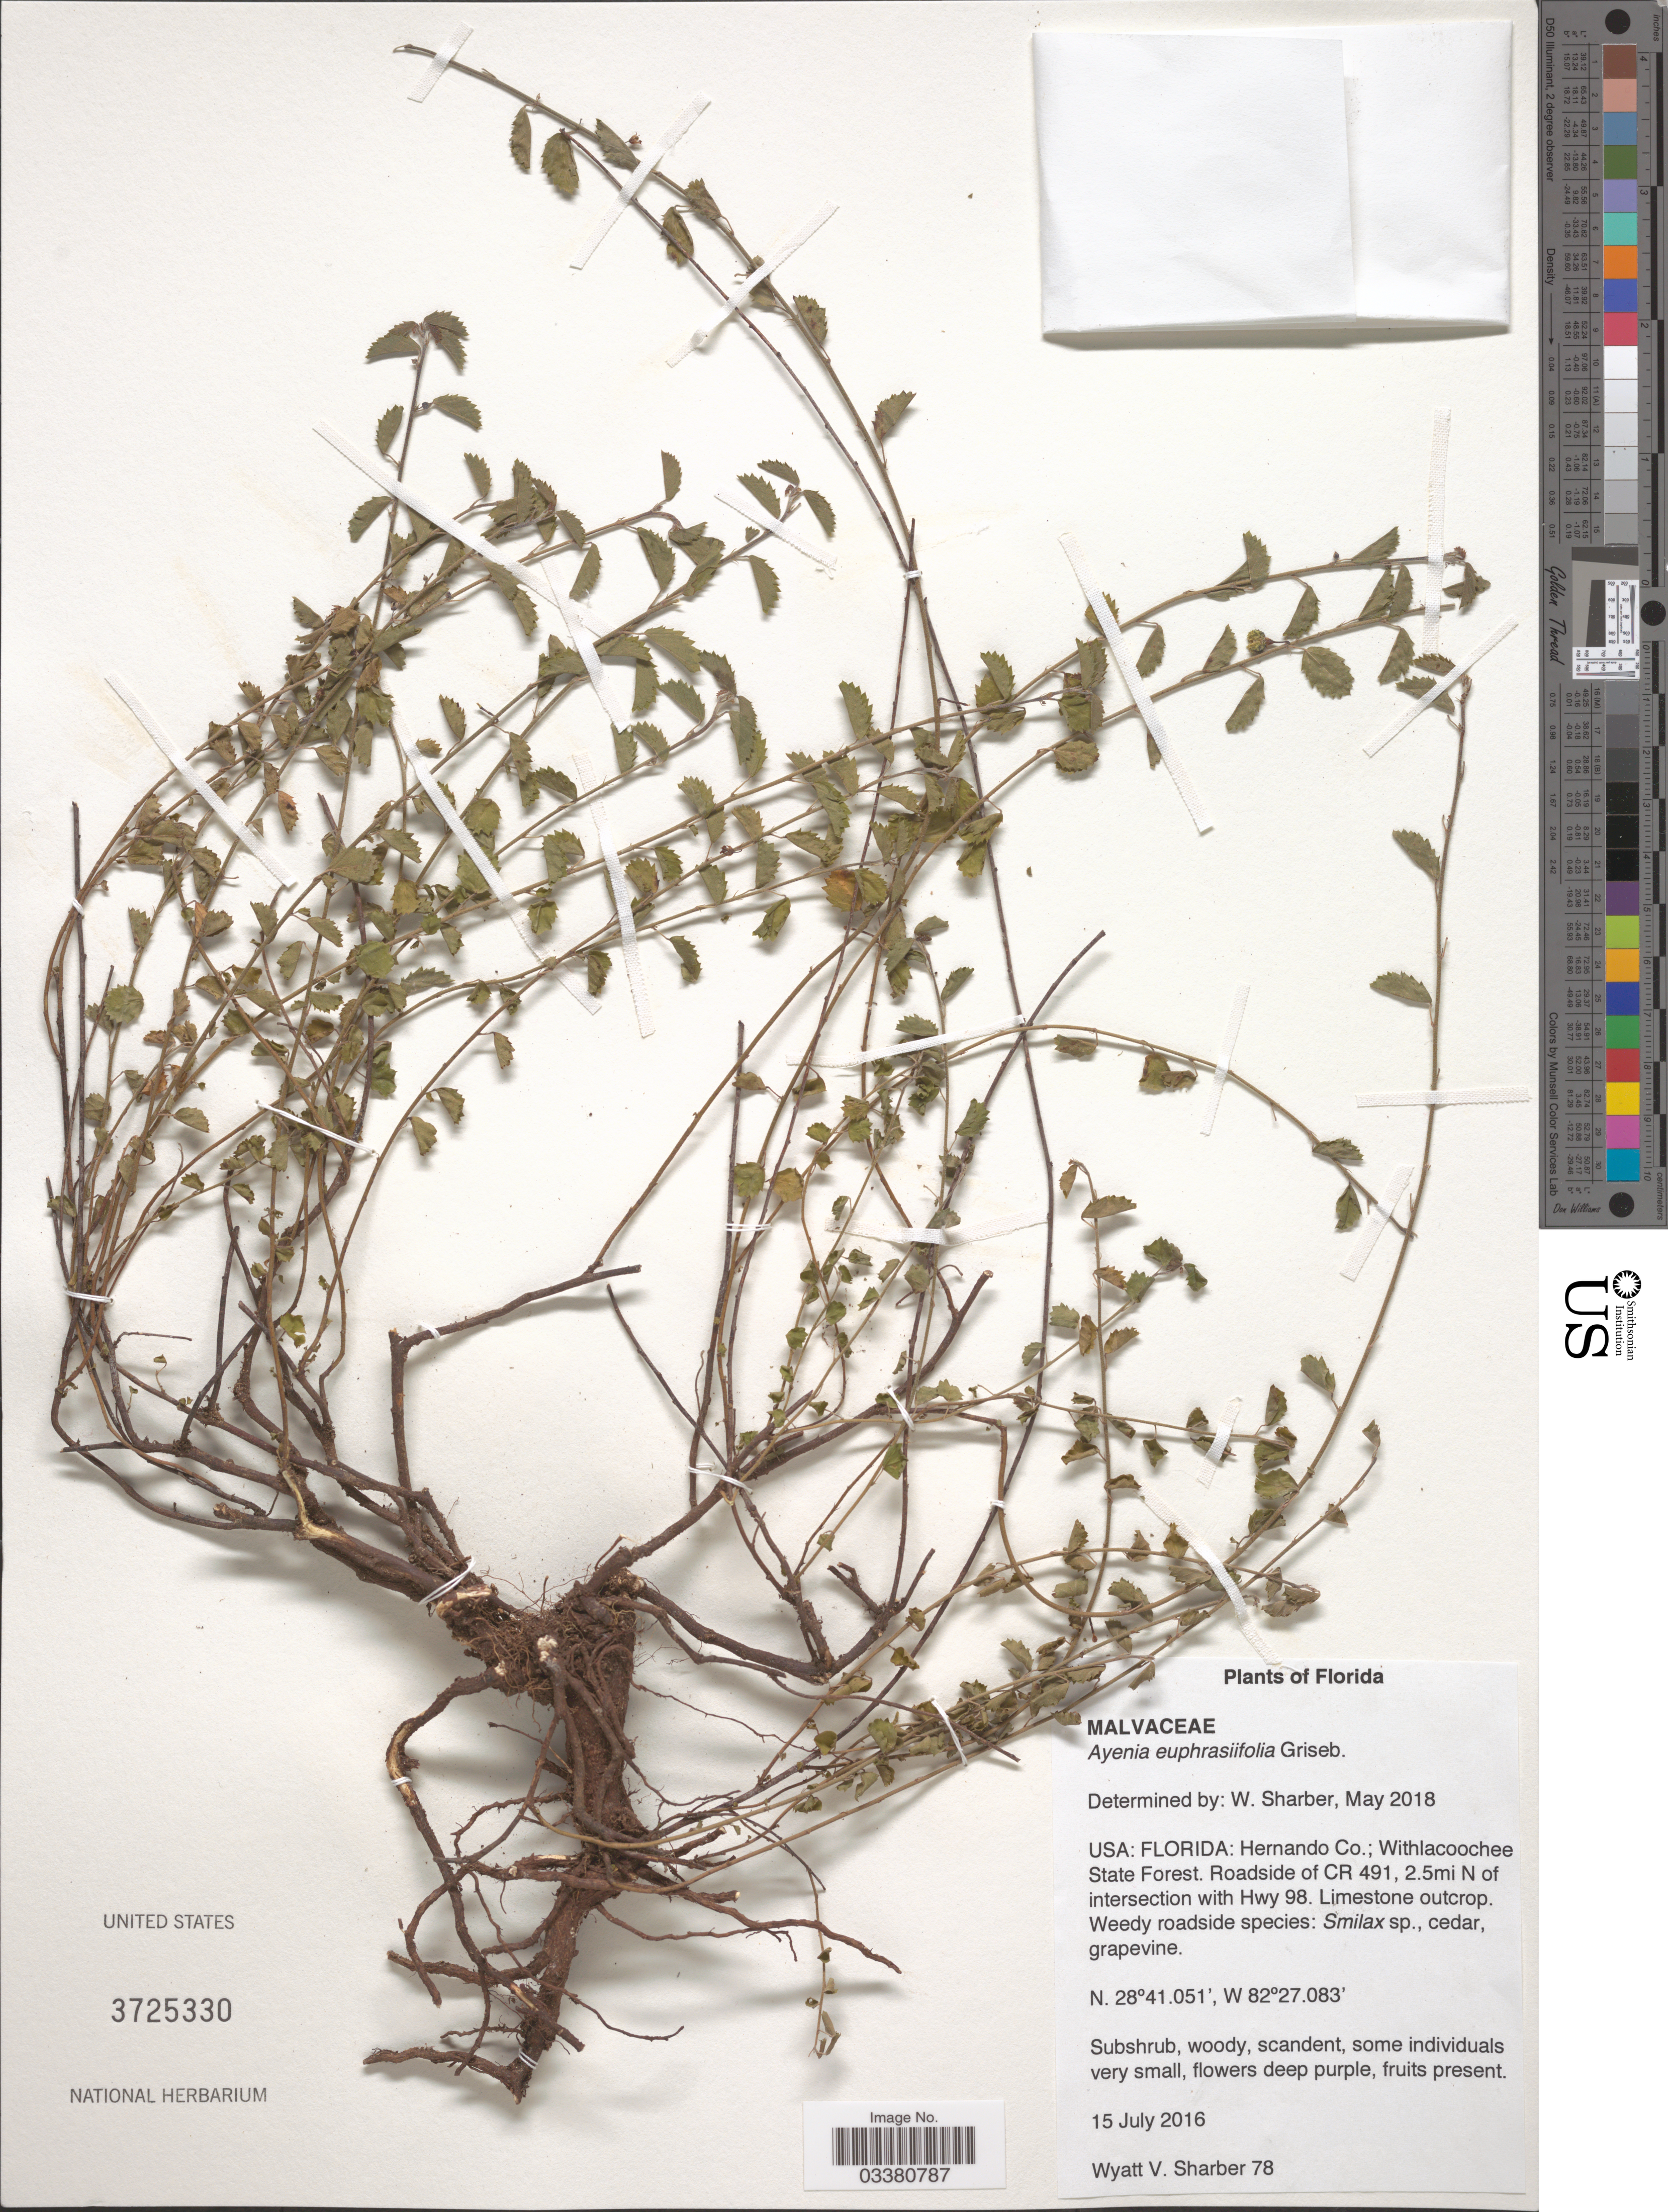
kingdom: Plantae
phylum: Tracheophyta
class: Magnoliopsida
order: Malvales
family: Malvaceae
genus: Ayenia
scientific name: Ayenia euphrasiifolia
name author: Griseb.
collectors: W. Sharber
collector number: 78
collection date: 2016-07-15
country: United States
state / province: Florida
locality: Hernando Co.; Withlacoochee State Forest. Roadside of CR 491, 2.5mi N of intersection with Hwy 98.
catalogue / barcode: US 3725330